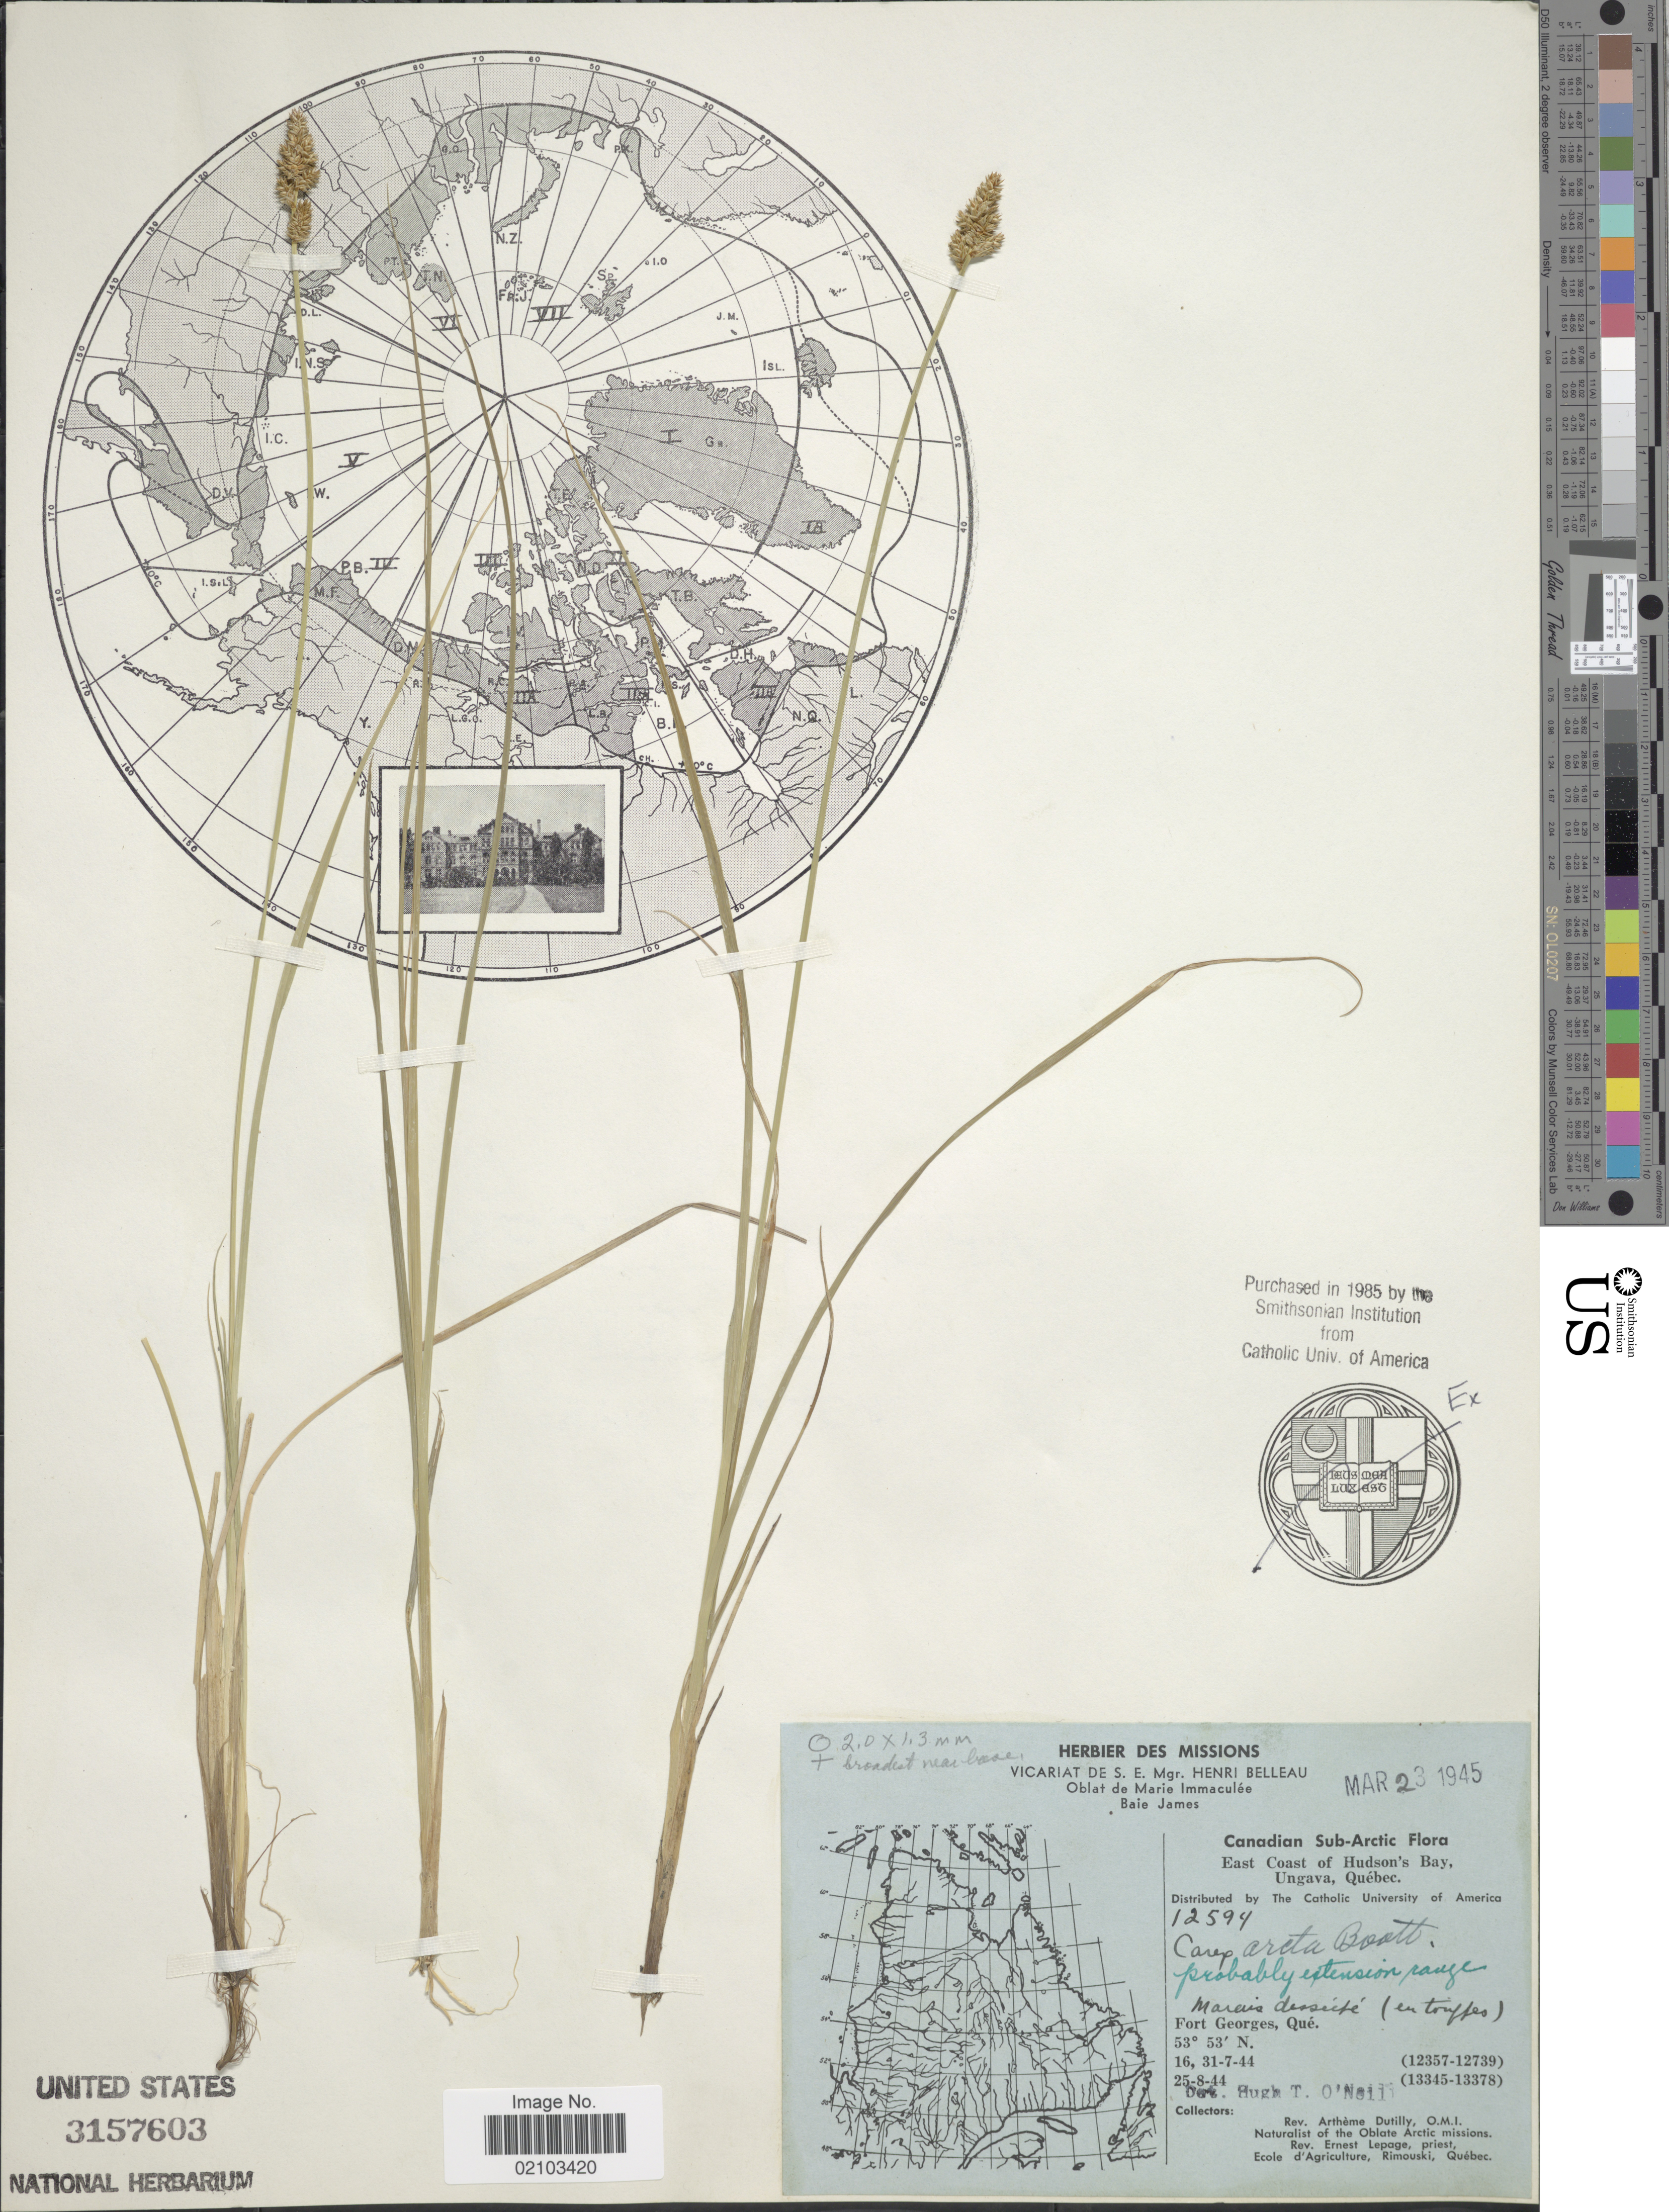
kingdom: Plantae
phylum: Tracheophyta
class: Liliopsida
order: Poales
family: Cyperaceae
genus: Carex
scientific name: Carex arcta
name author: Boott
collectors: A. Dutilly & E. Lepage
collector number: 12594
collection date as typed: Transcribed d/m/y: 16/7/44 to 25/8/44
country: Canada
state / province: Quebec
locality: Canadian Sub-Arctic. East Coast of Hudson's Bay, Ungava. Marais desseete (en touffes). Fort Georges, Que.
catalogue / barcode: US 3157603